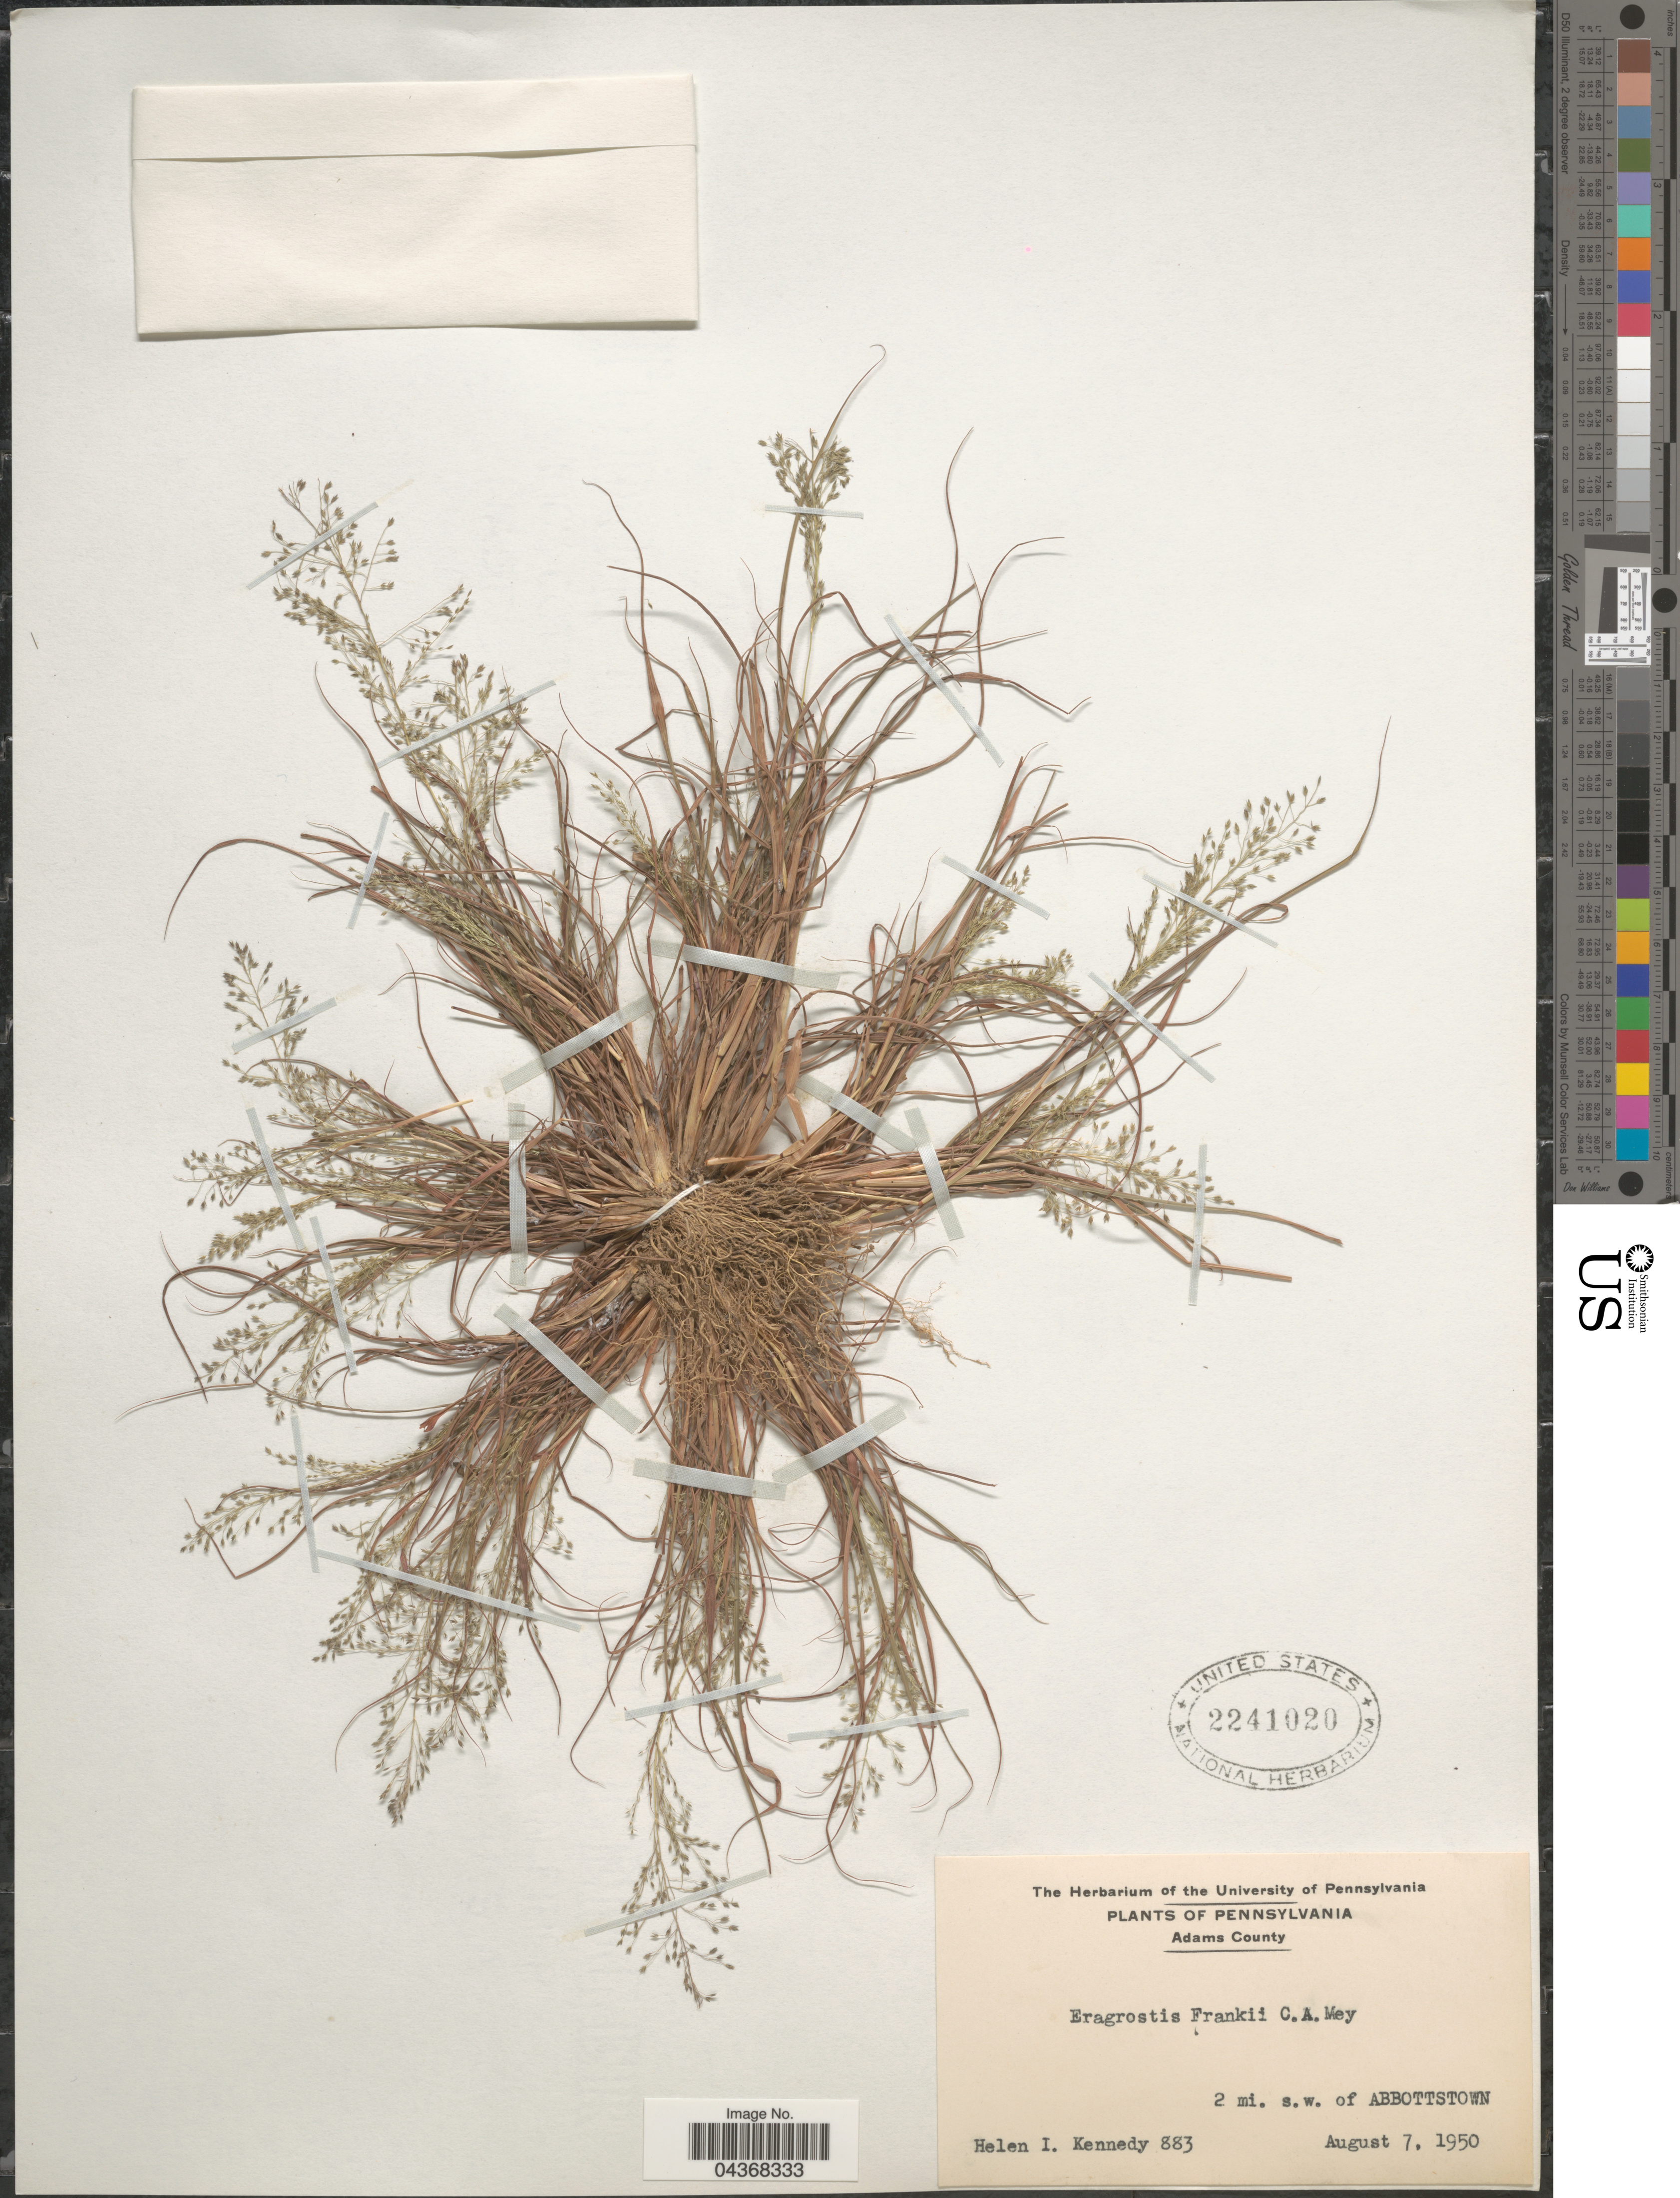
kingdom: Plantae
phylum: Tracheophyta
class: Liliopsida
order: Poales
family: Poaceae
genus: Eragrostis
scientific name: Eragrostis frankii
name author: C.A. Mey. ex Steud.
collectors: H. Kennedy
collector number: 883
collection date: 1950-08-07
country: United States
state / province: Pennsylvania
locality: Adams County. 2 mi. s. w. of Abbottstown.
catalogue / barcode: US 2241020